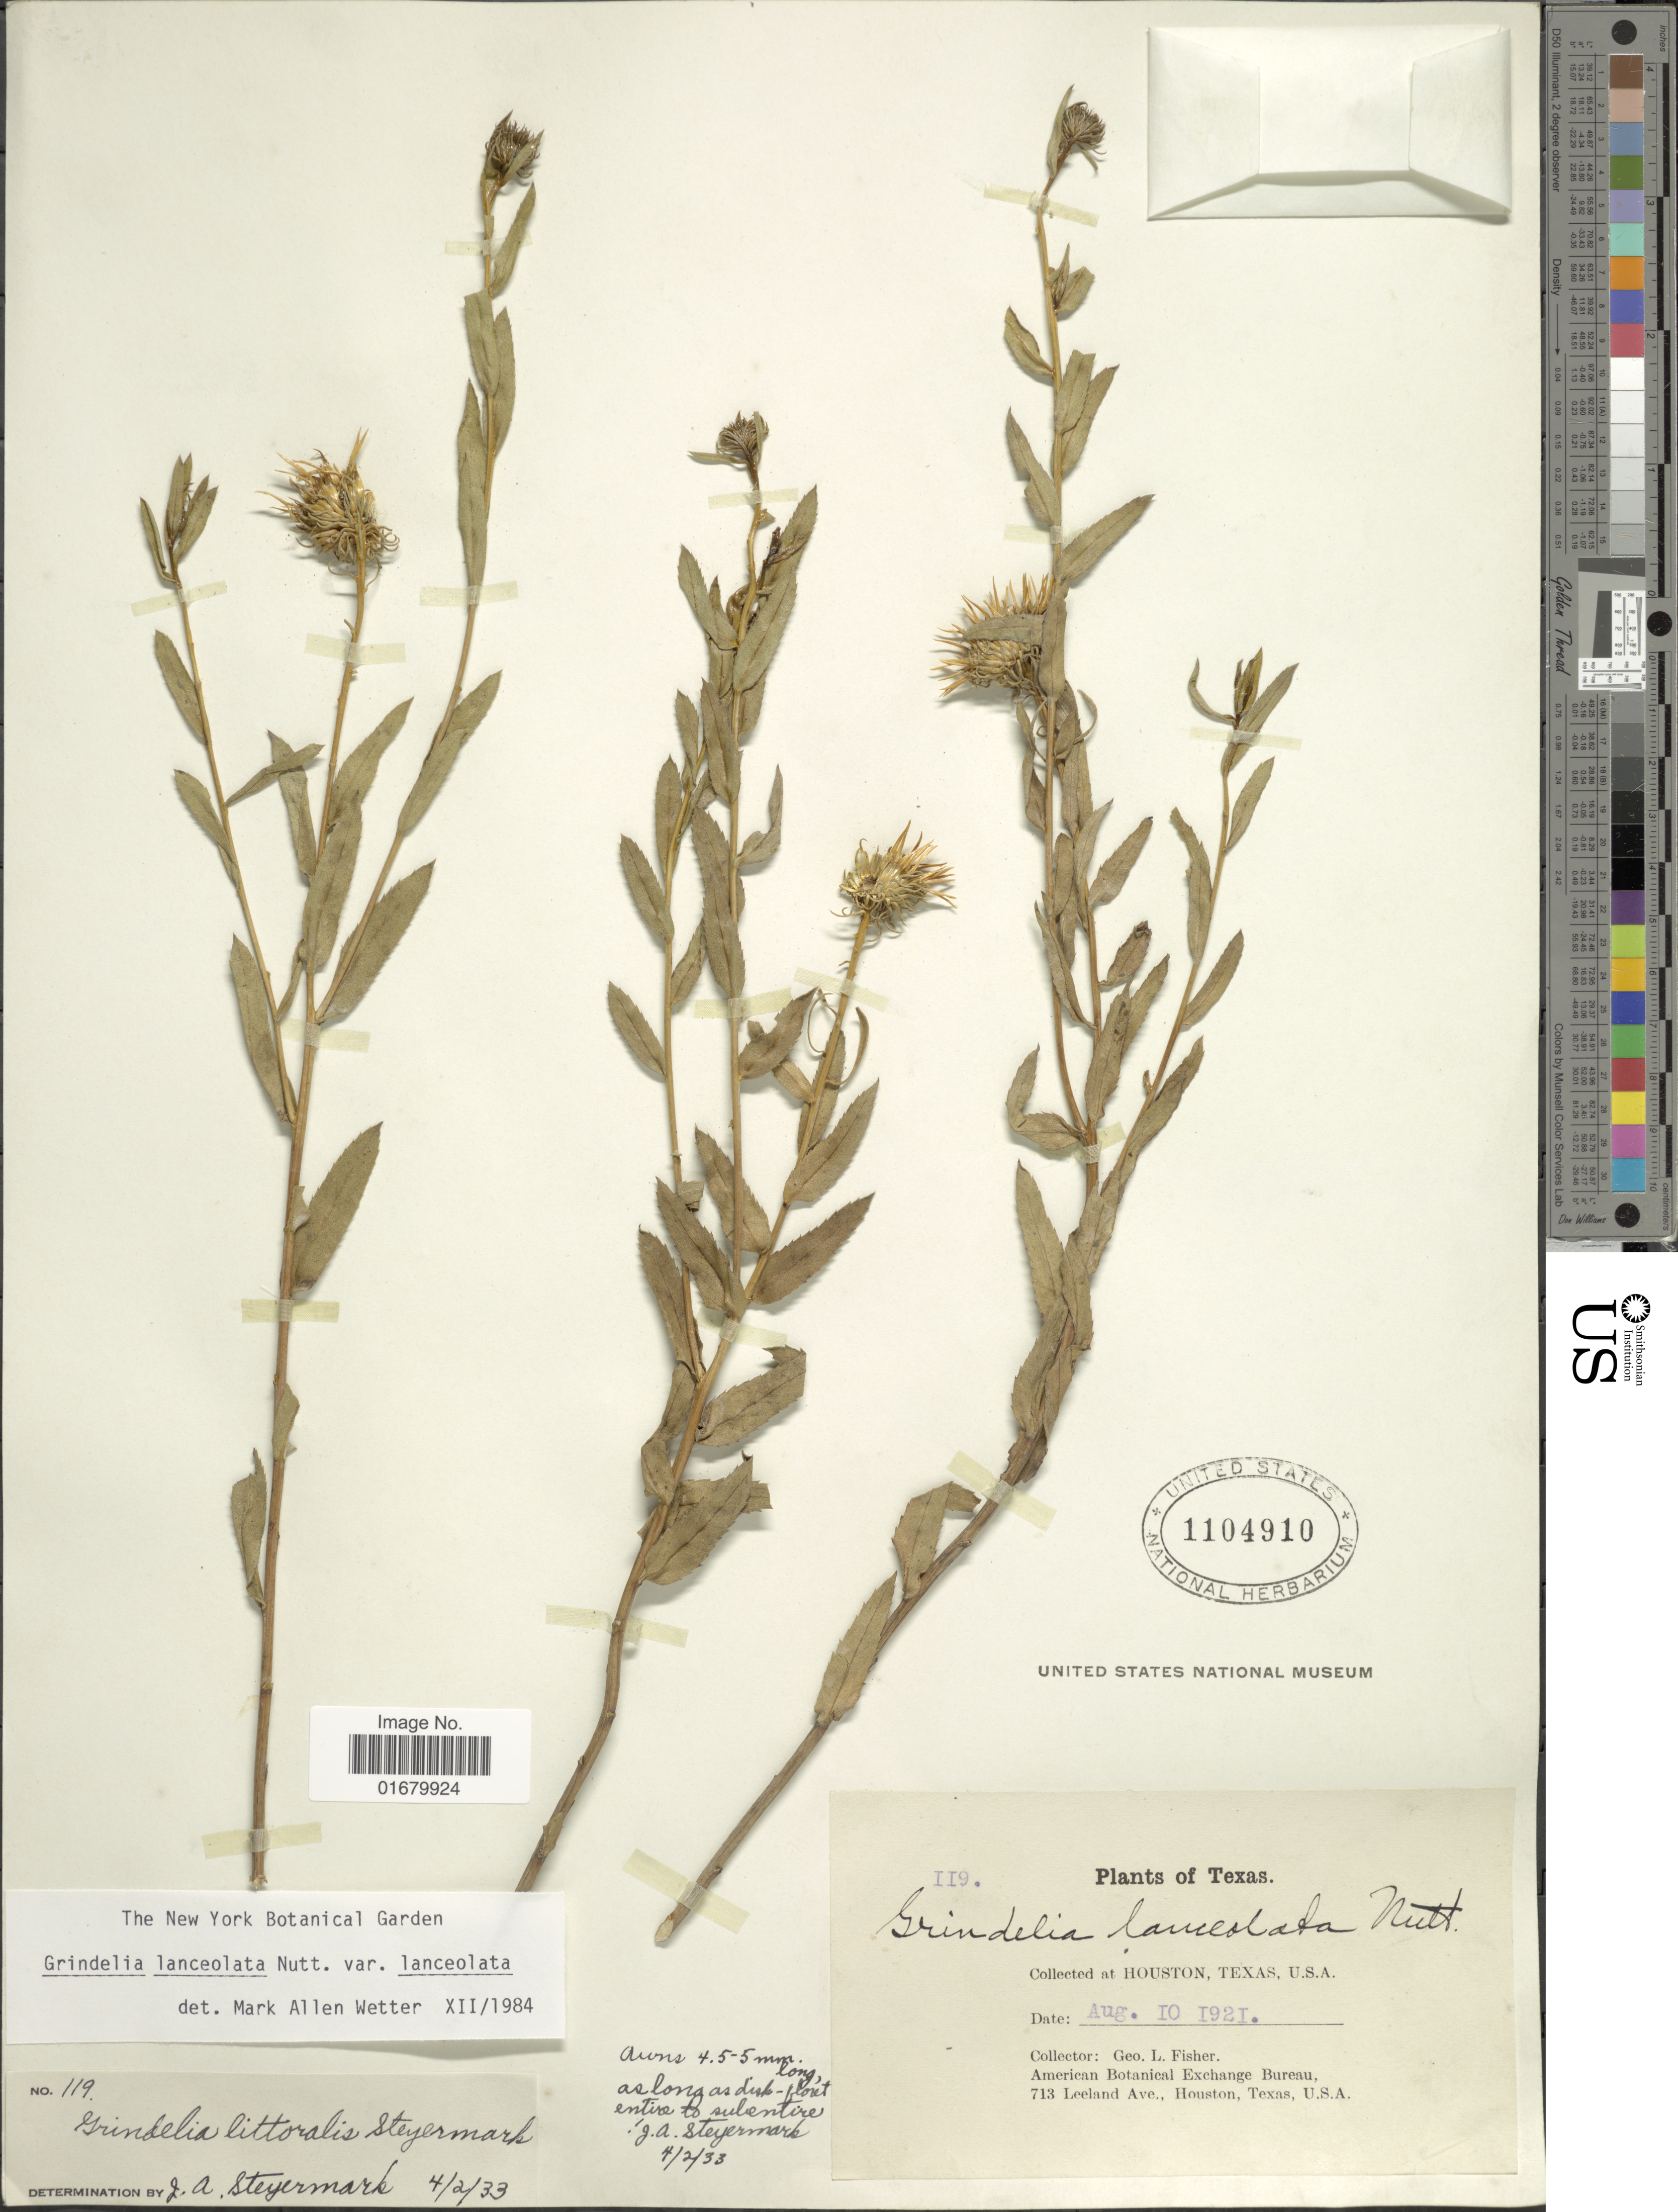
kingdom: Plantae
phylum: Tracheophyta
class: Magnoliopsida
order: Asterales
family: Asteraceae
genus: Grindelia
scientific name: Grindelia lanceolata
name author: Nutt.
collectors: G. L. Fisher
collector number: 119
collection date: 1921-08-10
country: United States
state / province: Texas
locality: Houston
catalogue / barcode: US 1104910